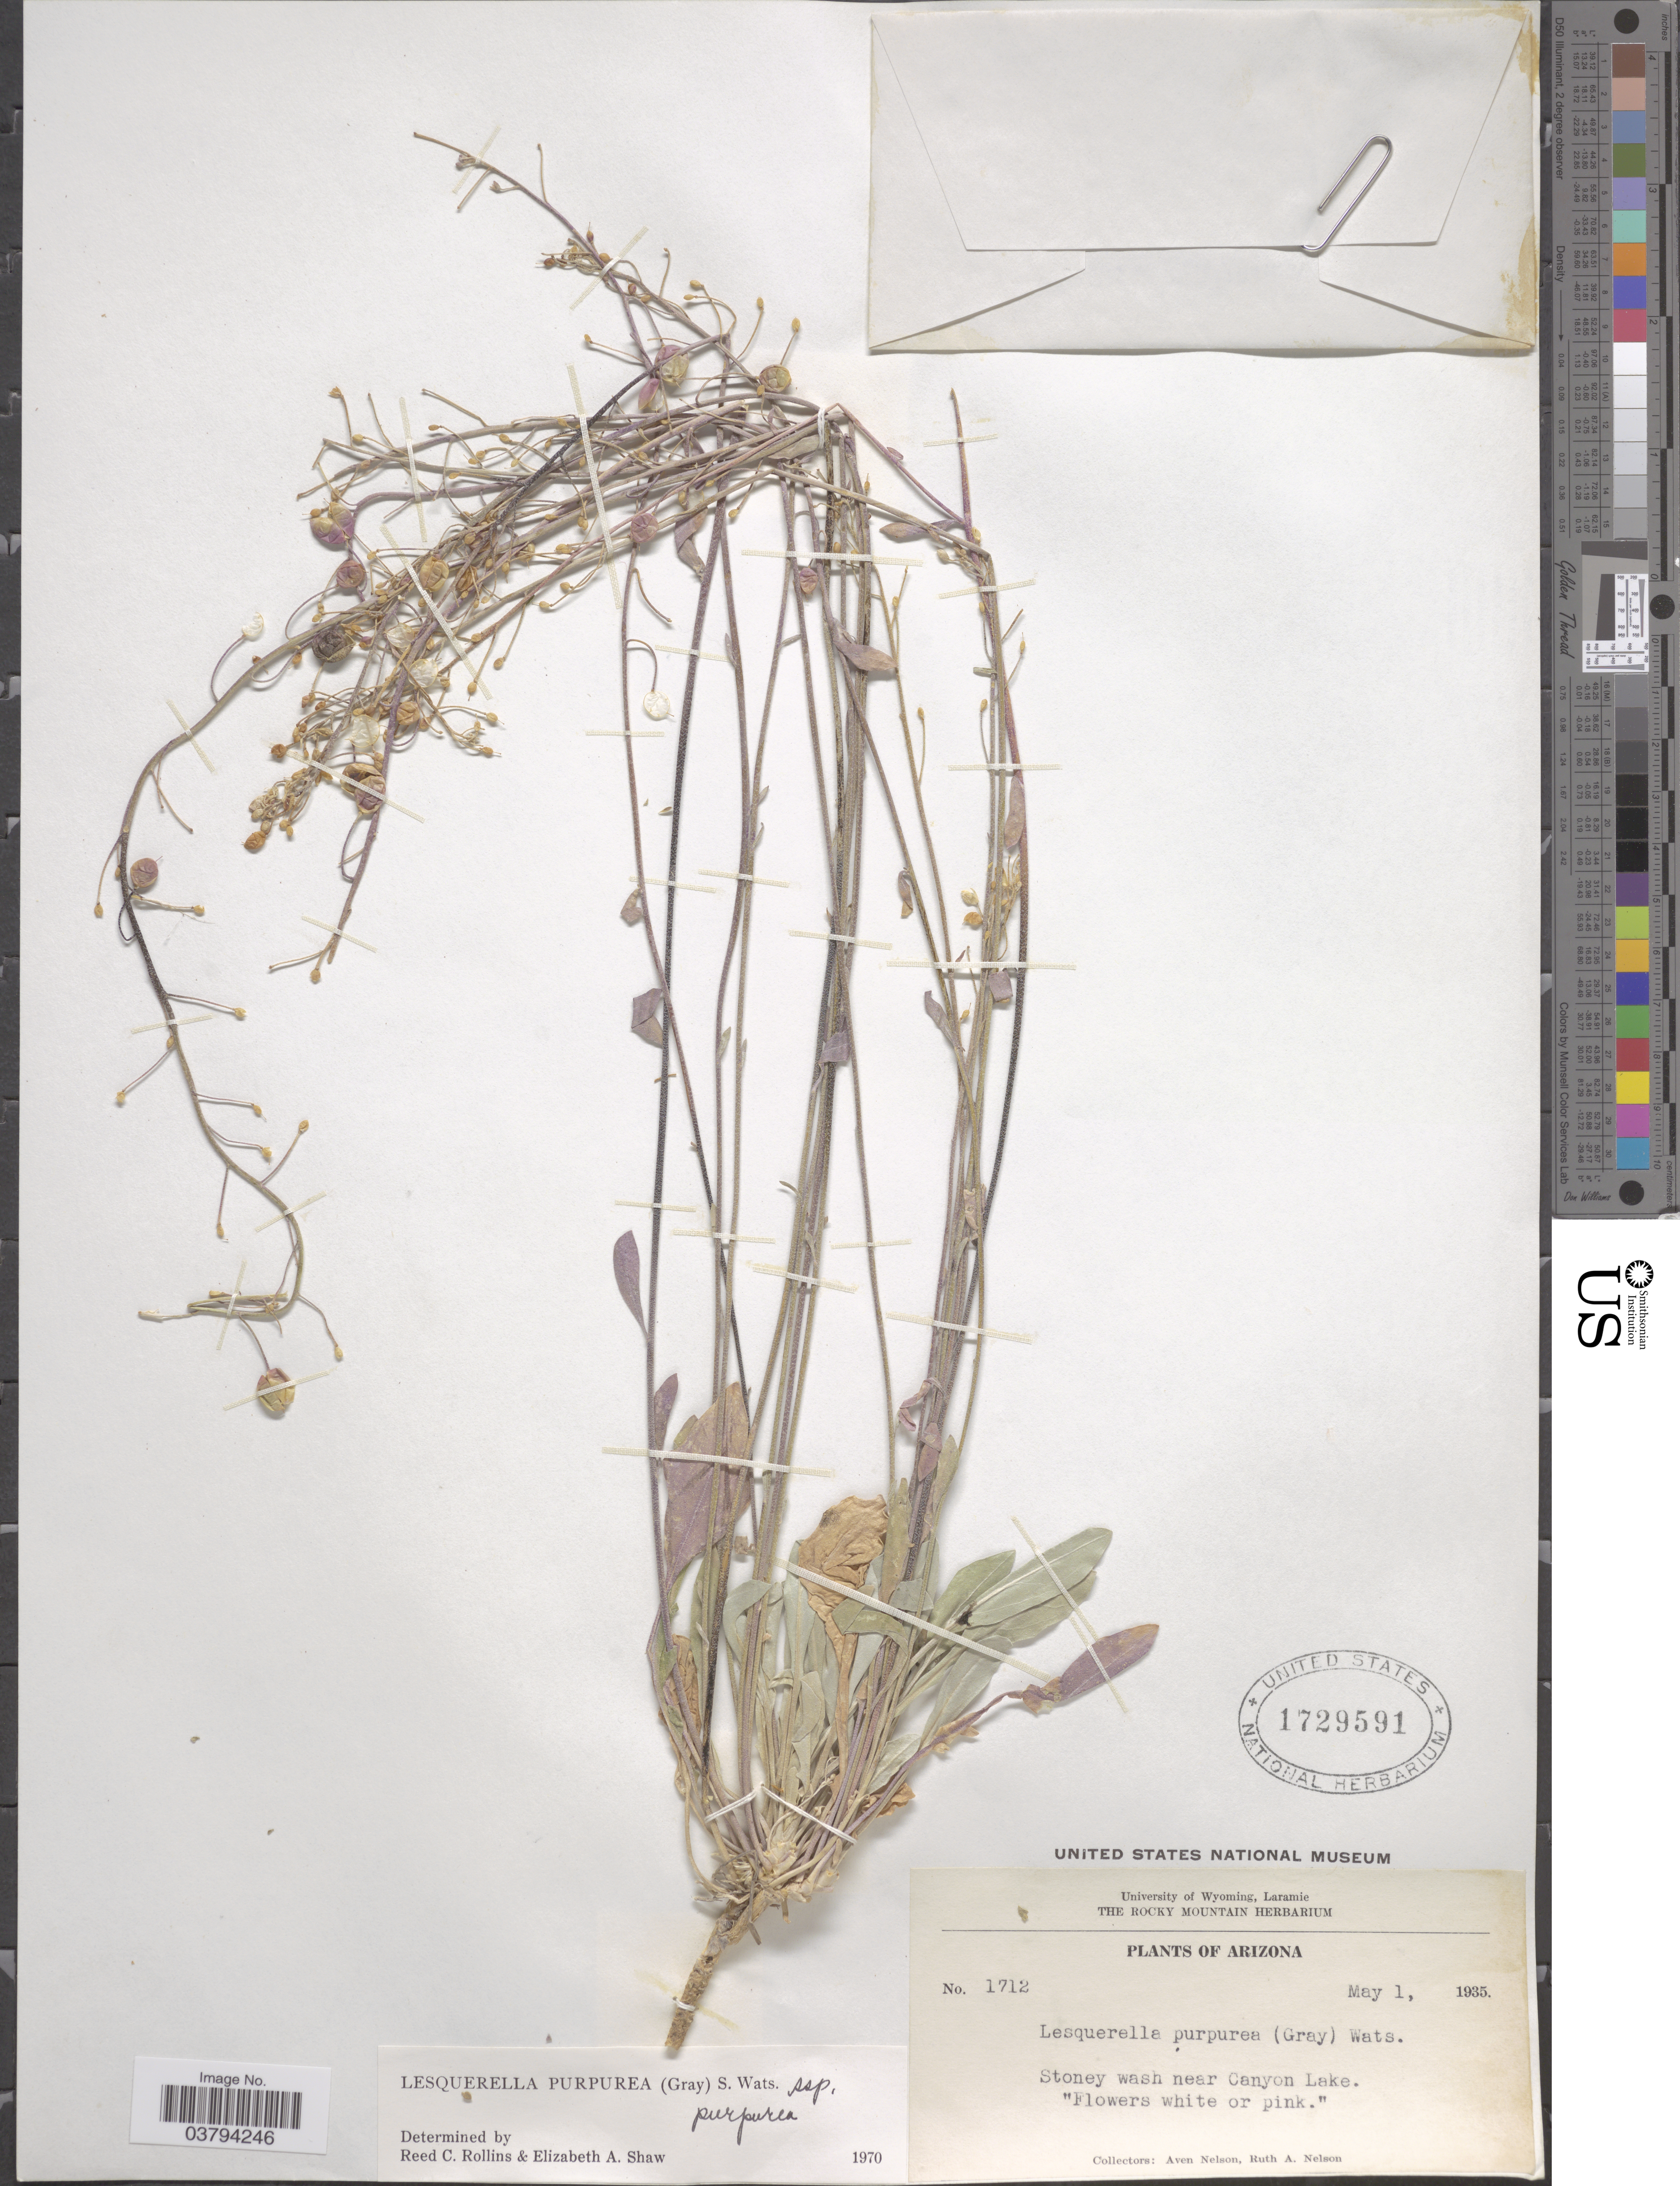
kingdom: Plantae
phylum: Tracheophyta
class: Magnoliopsida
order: Brassicales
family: Brassicaceae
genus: Lesquerella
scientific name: Lesquerella purpurea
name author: (A. Gray) S. Watson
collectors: A. Nelson & R. A. Nelson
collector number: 1712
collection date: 1935-05-01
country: United States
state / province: Arizona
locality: Stoney wash near Canyon Lake.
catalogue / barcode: US 1729591